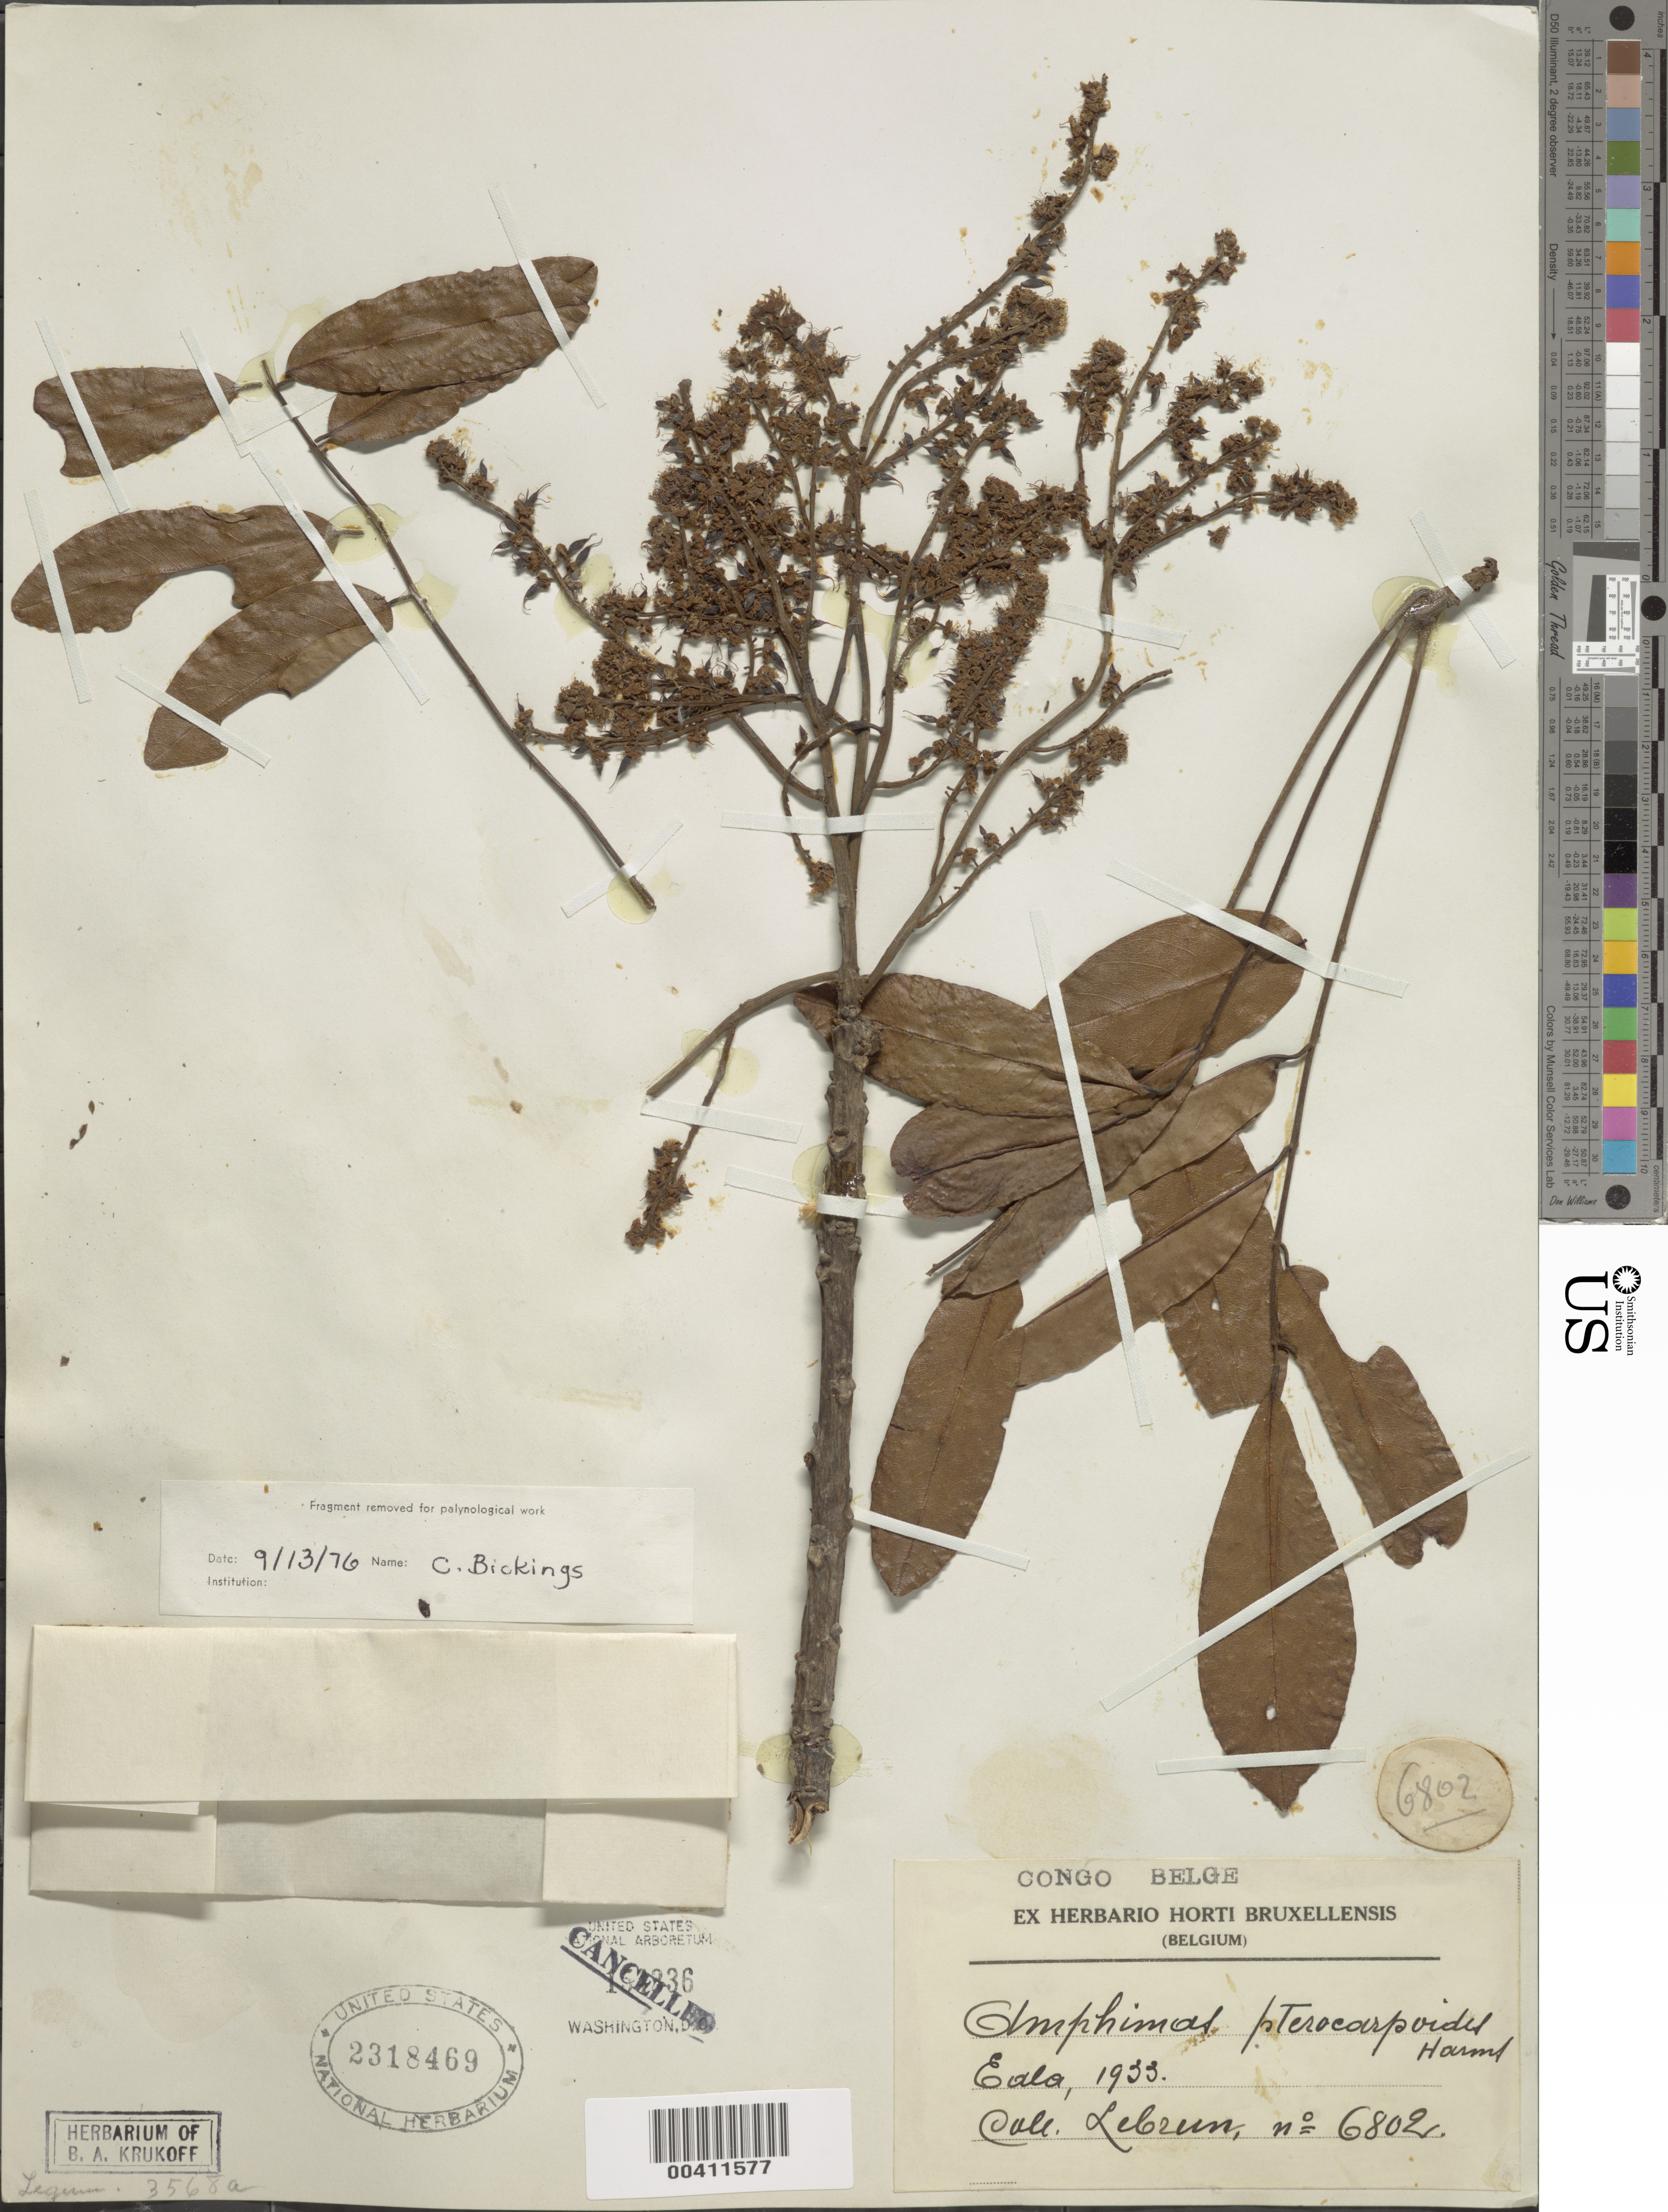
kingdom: Plantae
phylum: Tracheophyta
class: Magnoliopsida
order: Fabales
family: Fabaceae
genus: Amphimas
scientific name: Amphimas pterocarpoides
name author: Harms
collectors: J.A. Lebrun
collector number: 6802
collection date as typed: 1933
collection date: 1933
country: Congo, Democratic Republic of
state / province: Équateur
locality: Eala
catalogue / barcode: US 2318469